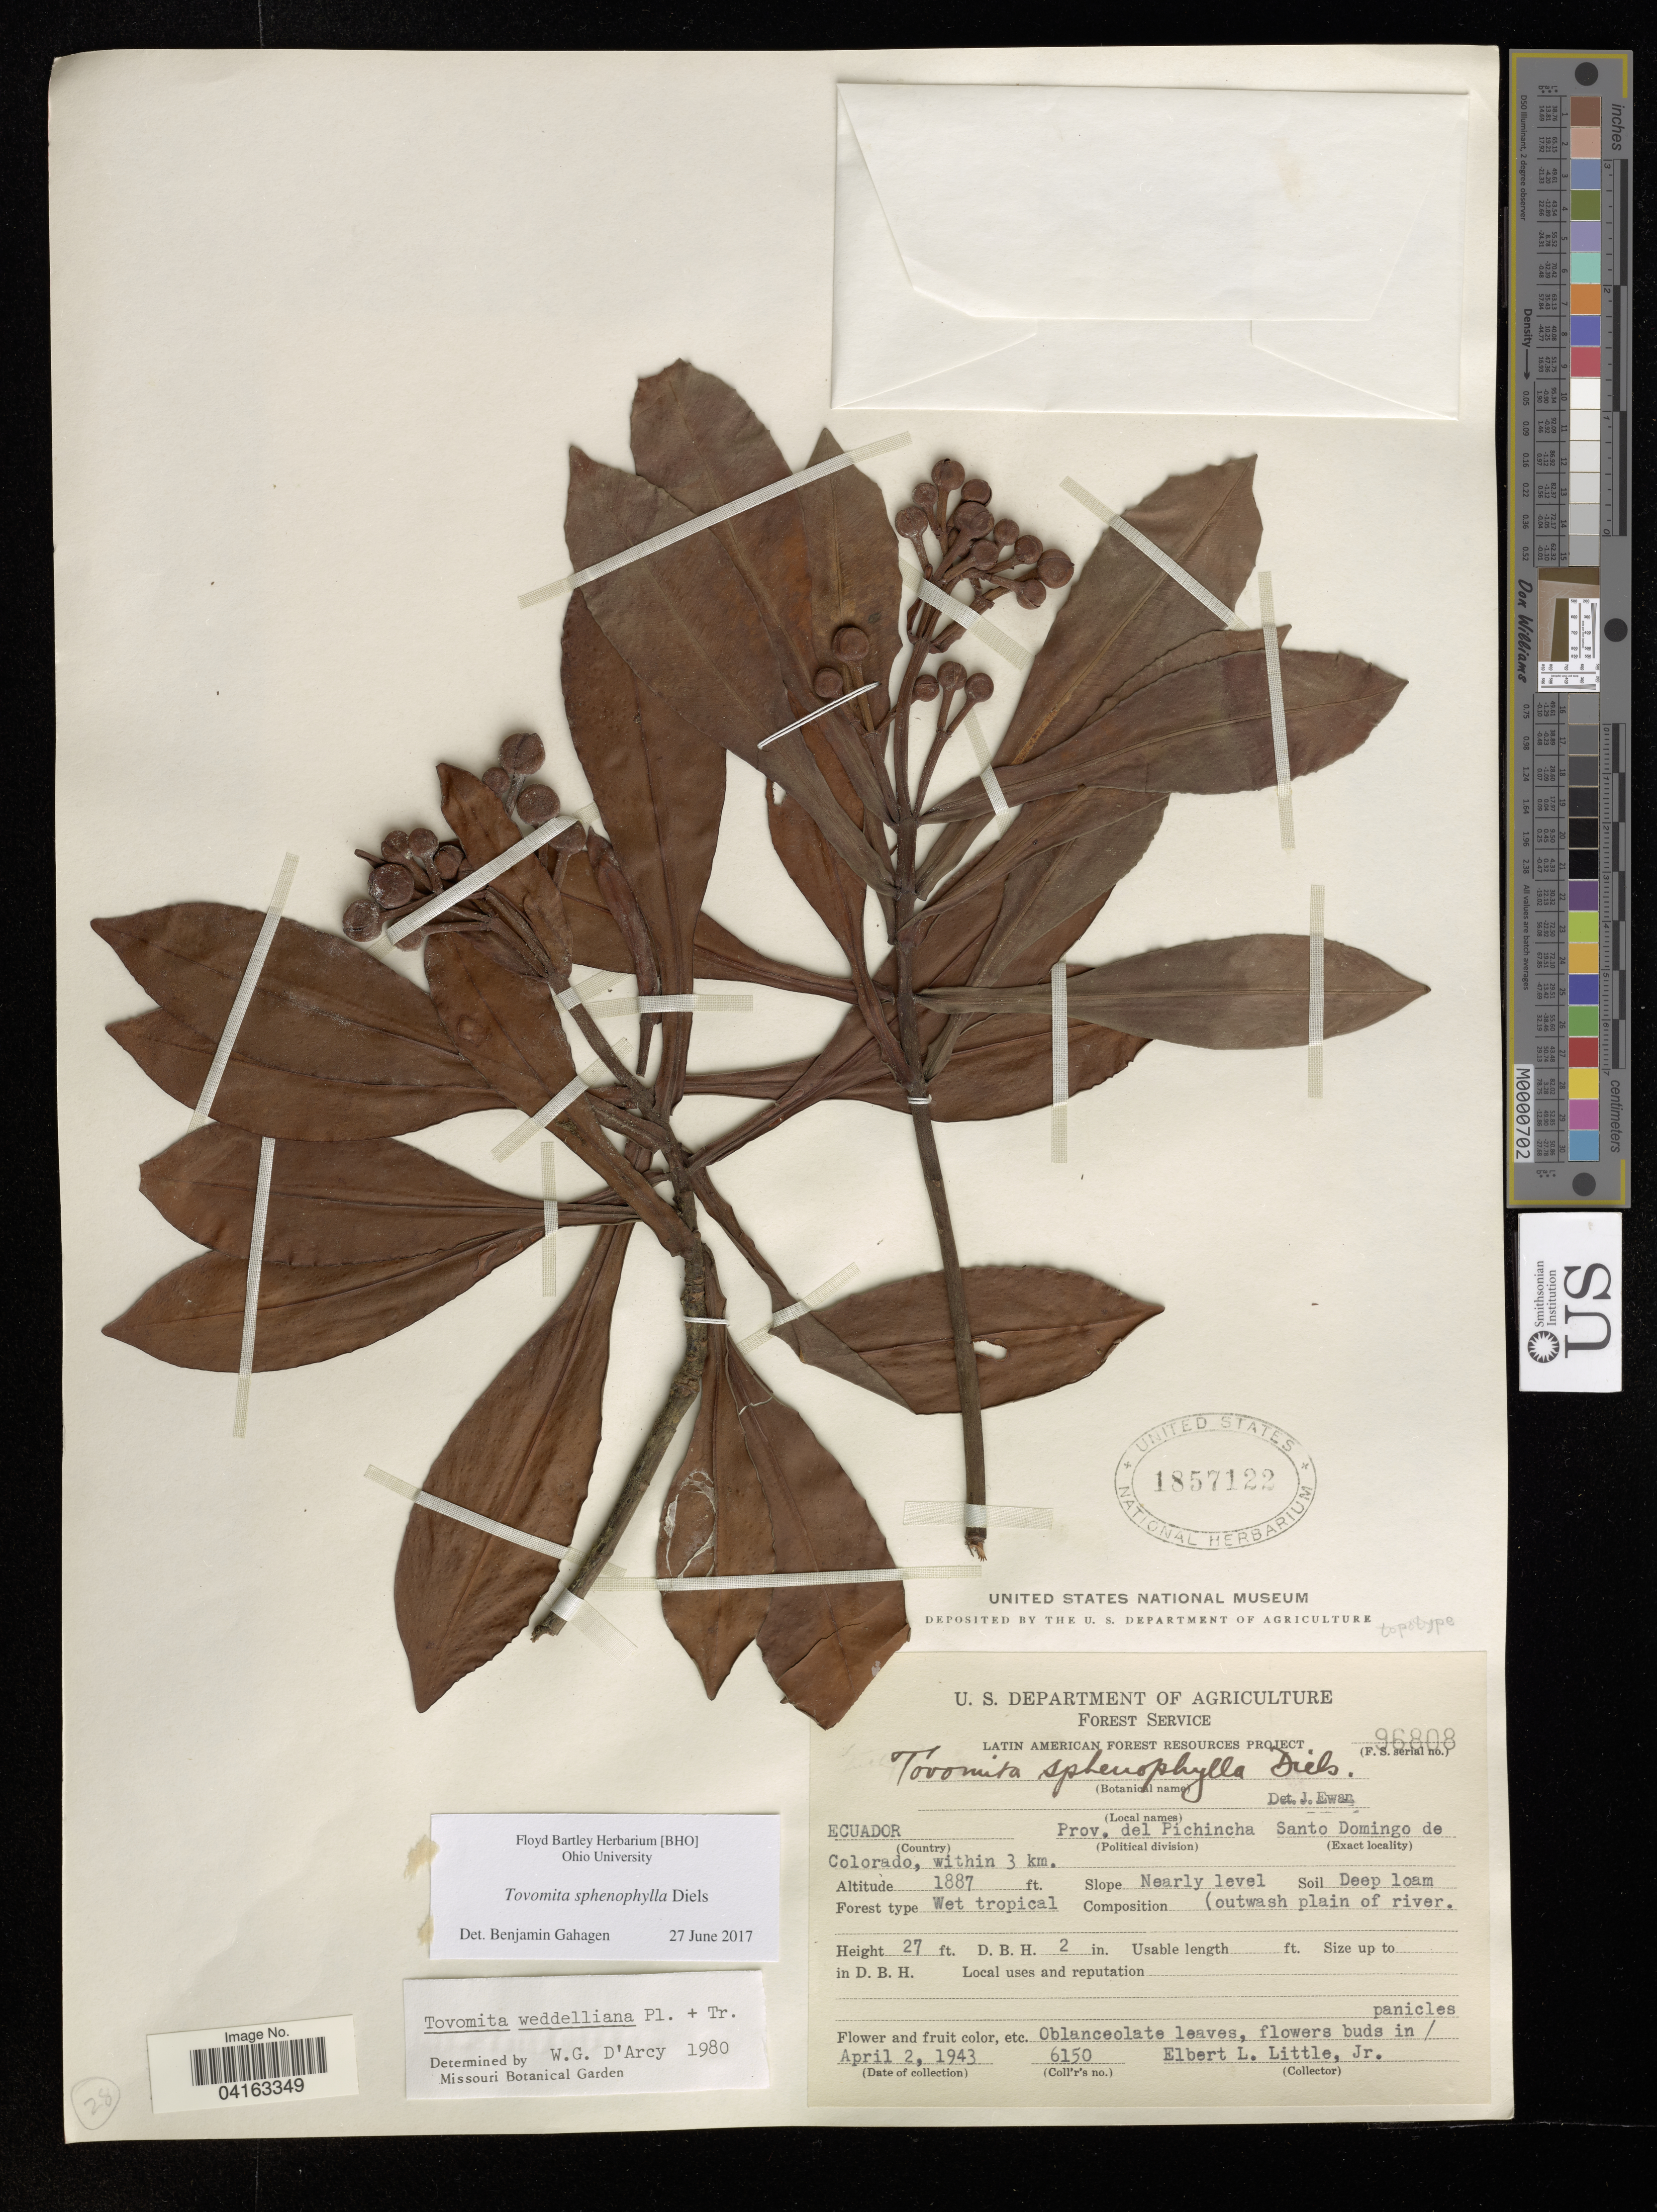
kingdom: Plantae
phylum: Tracheophyta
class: Magnoliopsida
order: Malpighiales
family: Clusiaceae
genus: Tovomita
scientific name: Tovomita sphenophylla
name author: Diels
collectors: E. Little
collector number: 6150/96808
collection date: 1943-04-02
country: Ecuador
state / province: Pichincha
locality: Santo Domingo de Colorado, within 3 km.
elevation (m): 575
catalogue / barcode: US 1857122